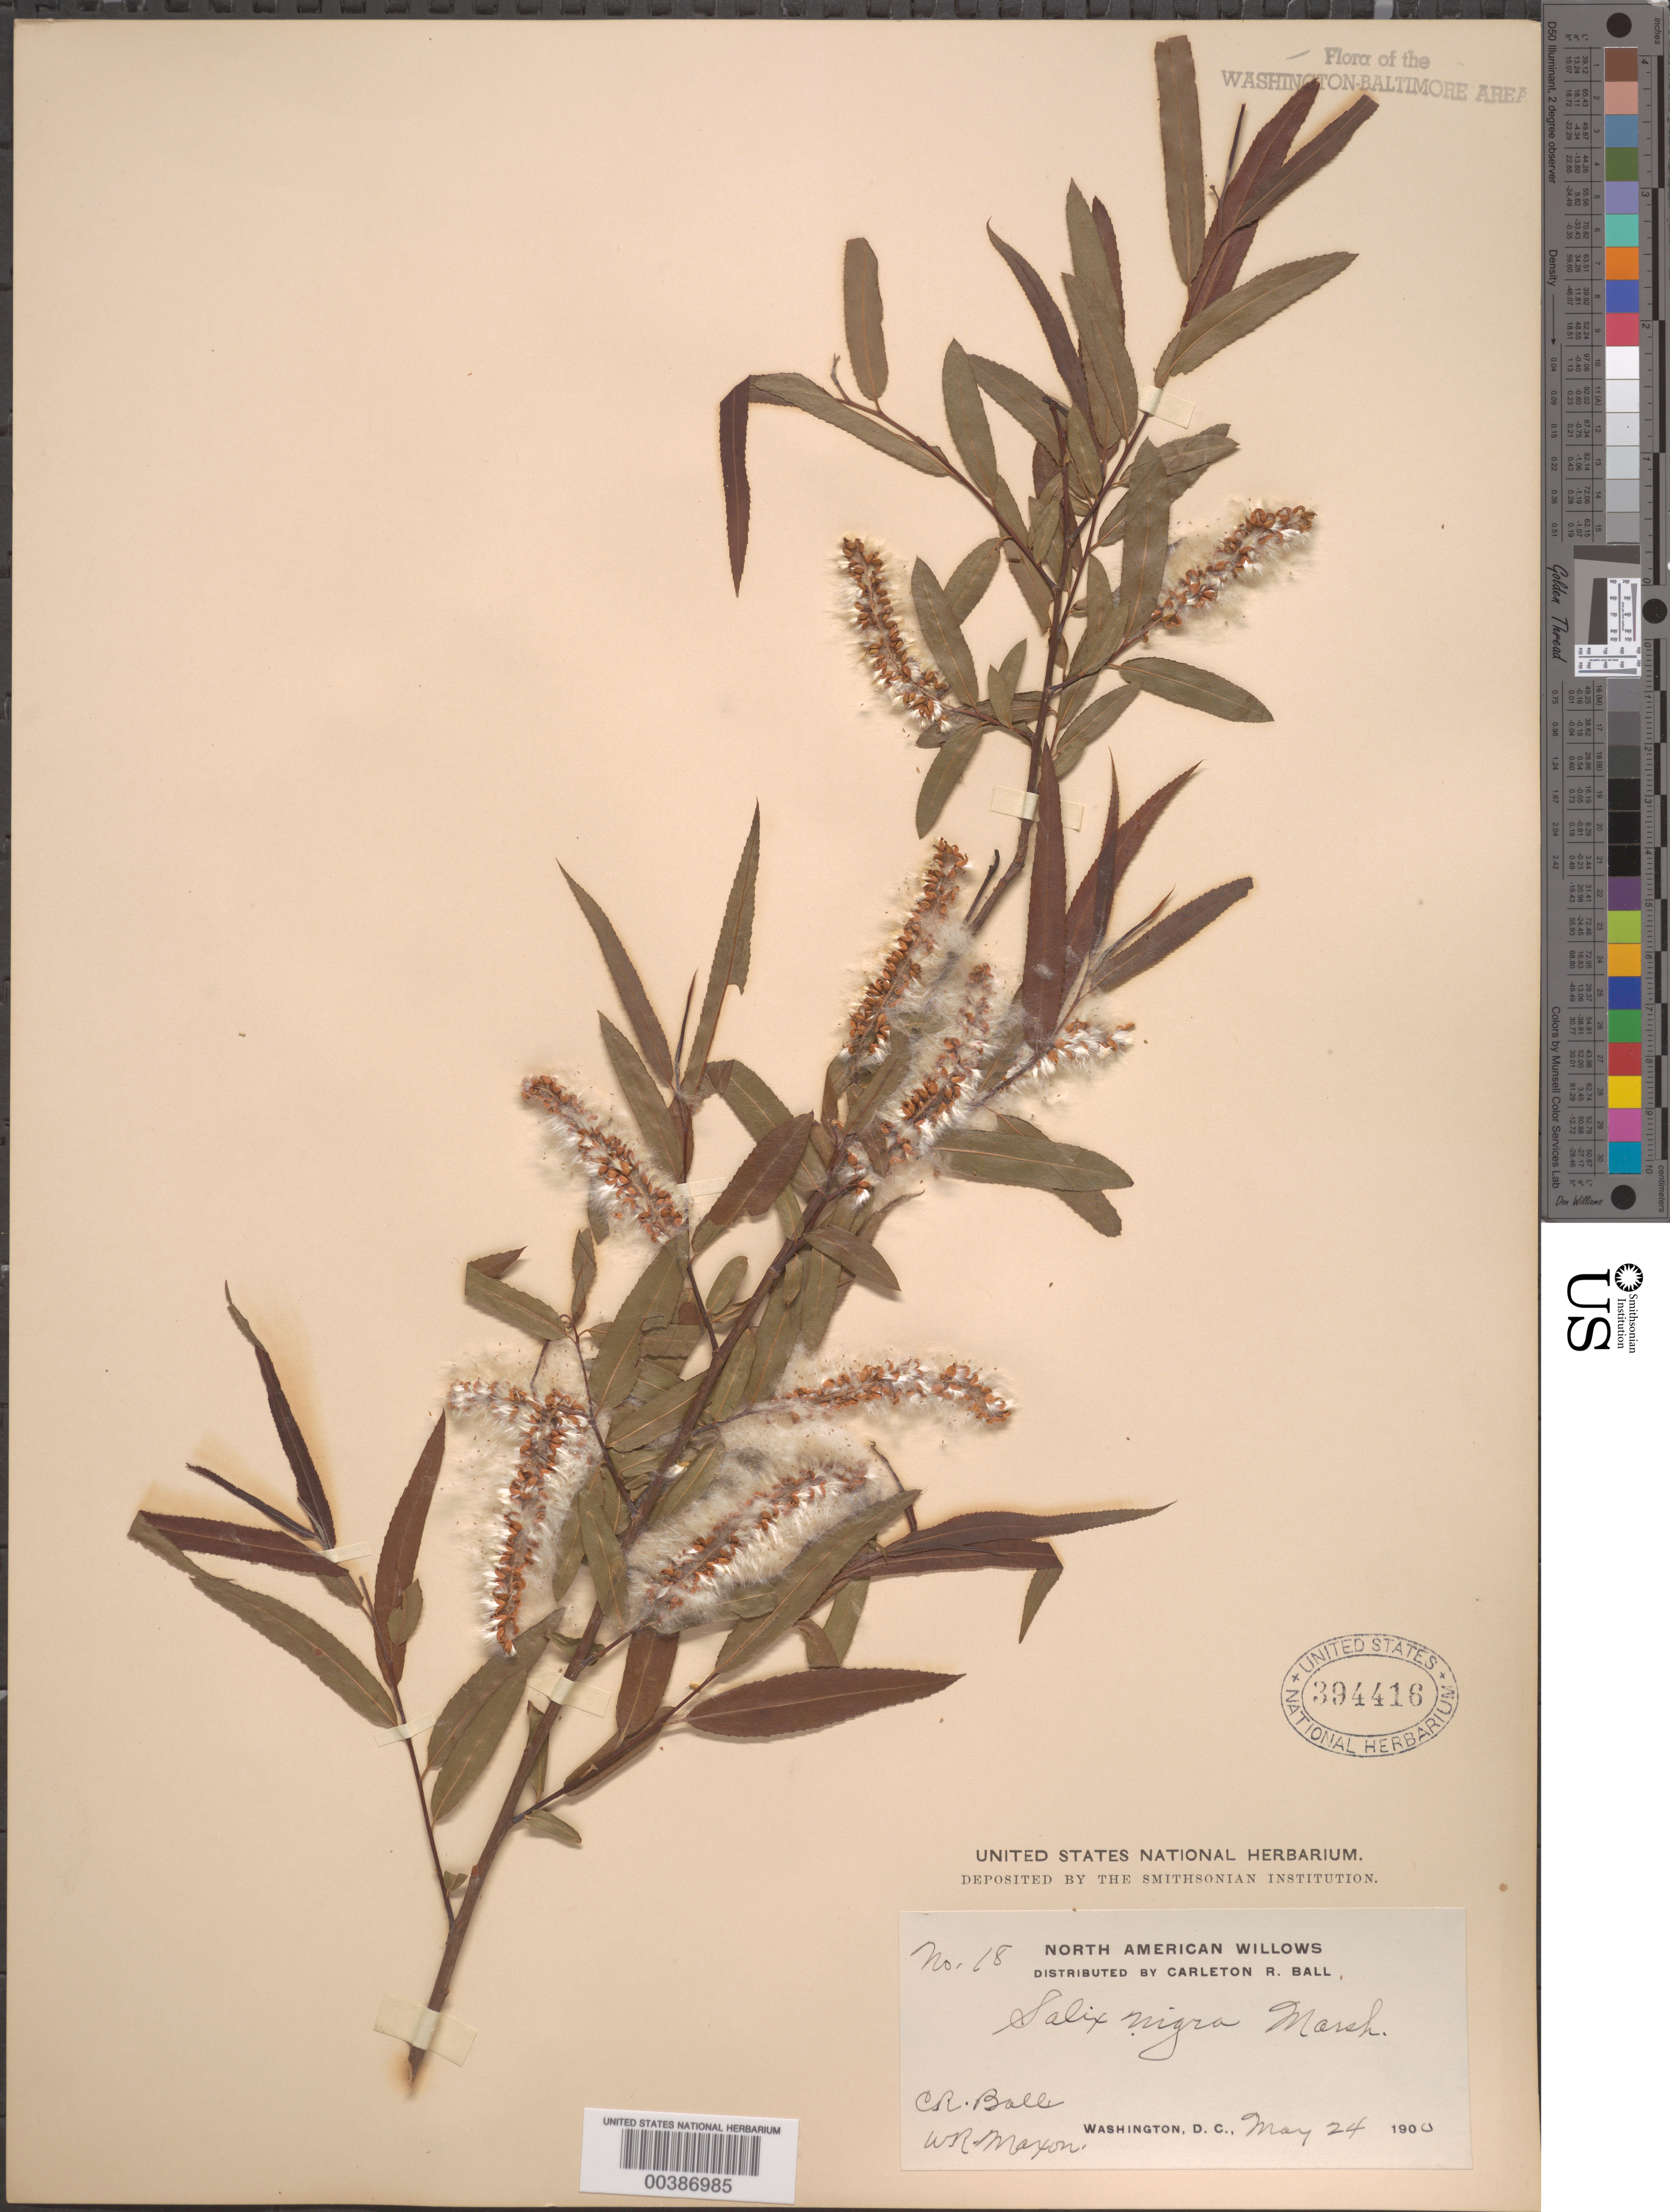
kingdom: Plantae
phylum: Tracheophyta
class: Magnoliopsida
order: Malpighiales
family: Salicaceae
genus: Salix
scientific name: Salix nigra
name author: Marshall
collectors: C. R. Ball & W. R. Maxon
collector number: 18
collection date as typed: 24 May 1900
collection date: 1900-05-24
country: United States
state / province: District of Columbia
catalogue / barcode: US 394416